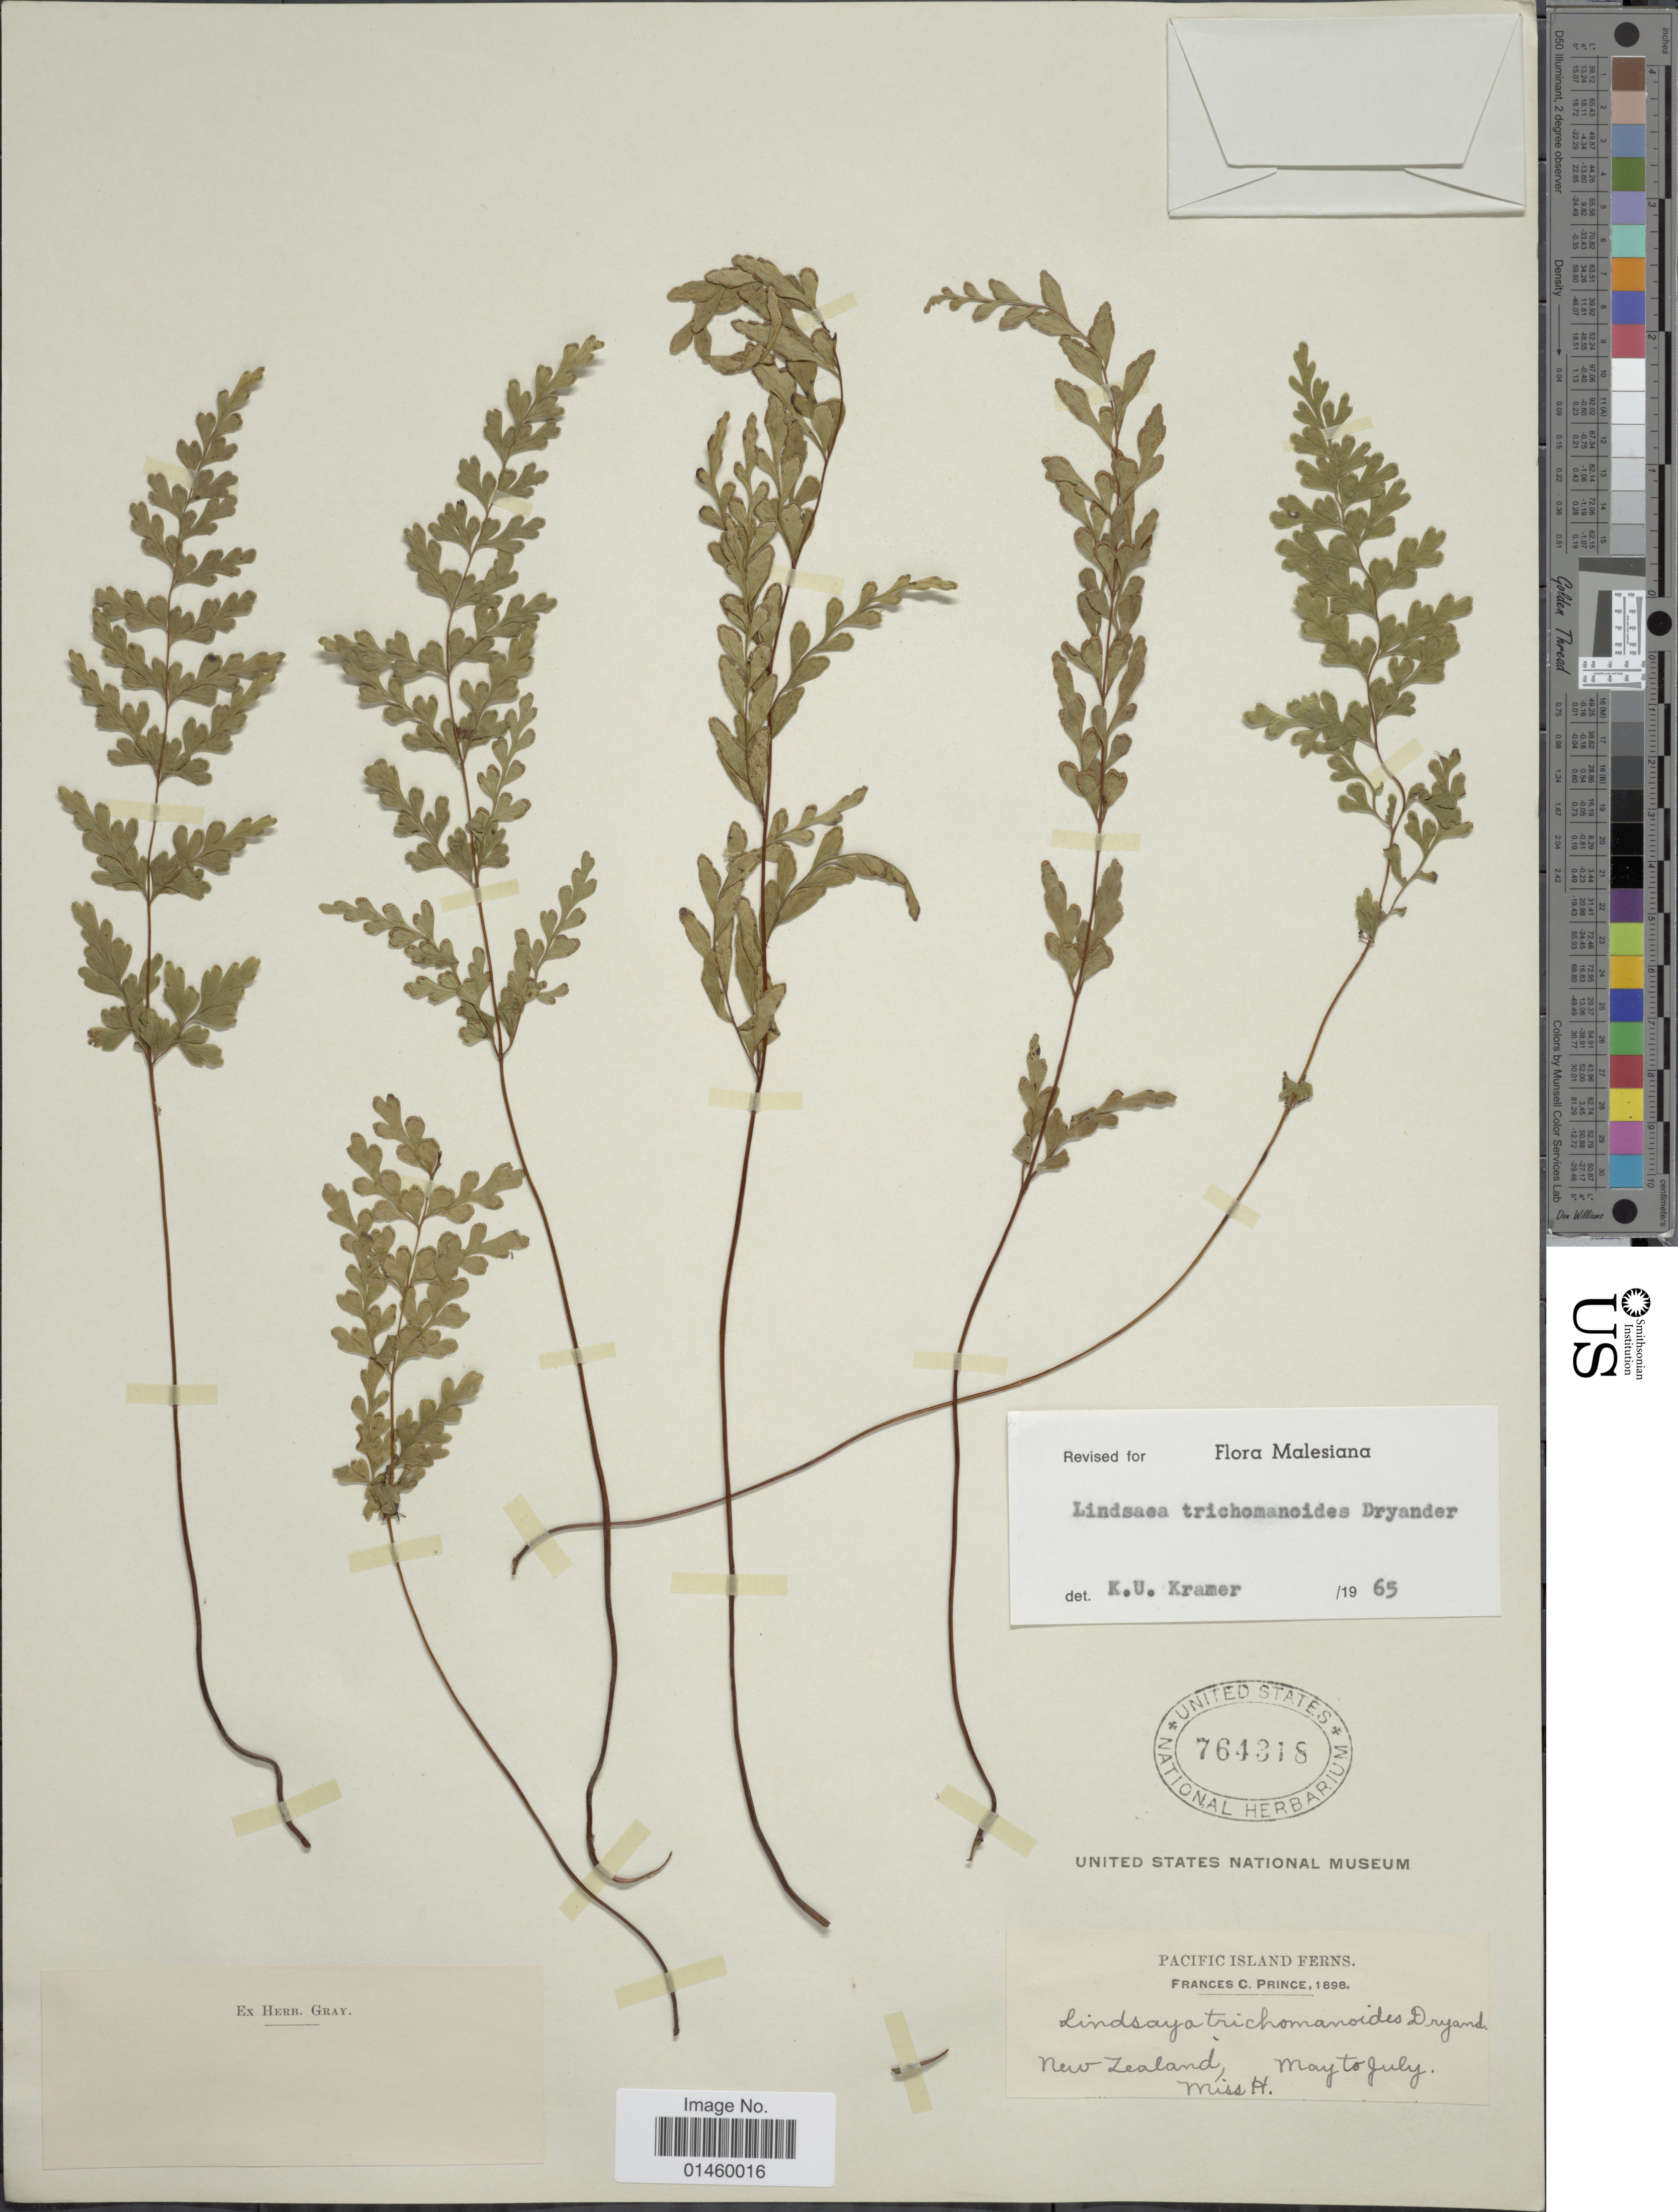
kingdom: Plantae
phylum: Tracheophyta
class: Polypodiopsida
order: Polypodiales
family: Lindsaeaceae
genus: Lindsaea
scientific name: Lindsaea trichomanoides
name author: Dryand.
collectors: Miss H.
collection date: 1898-05/1898-07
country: New Zealand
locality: Pacific Island.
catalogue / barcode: US 764318